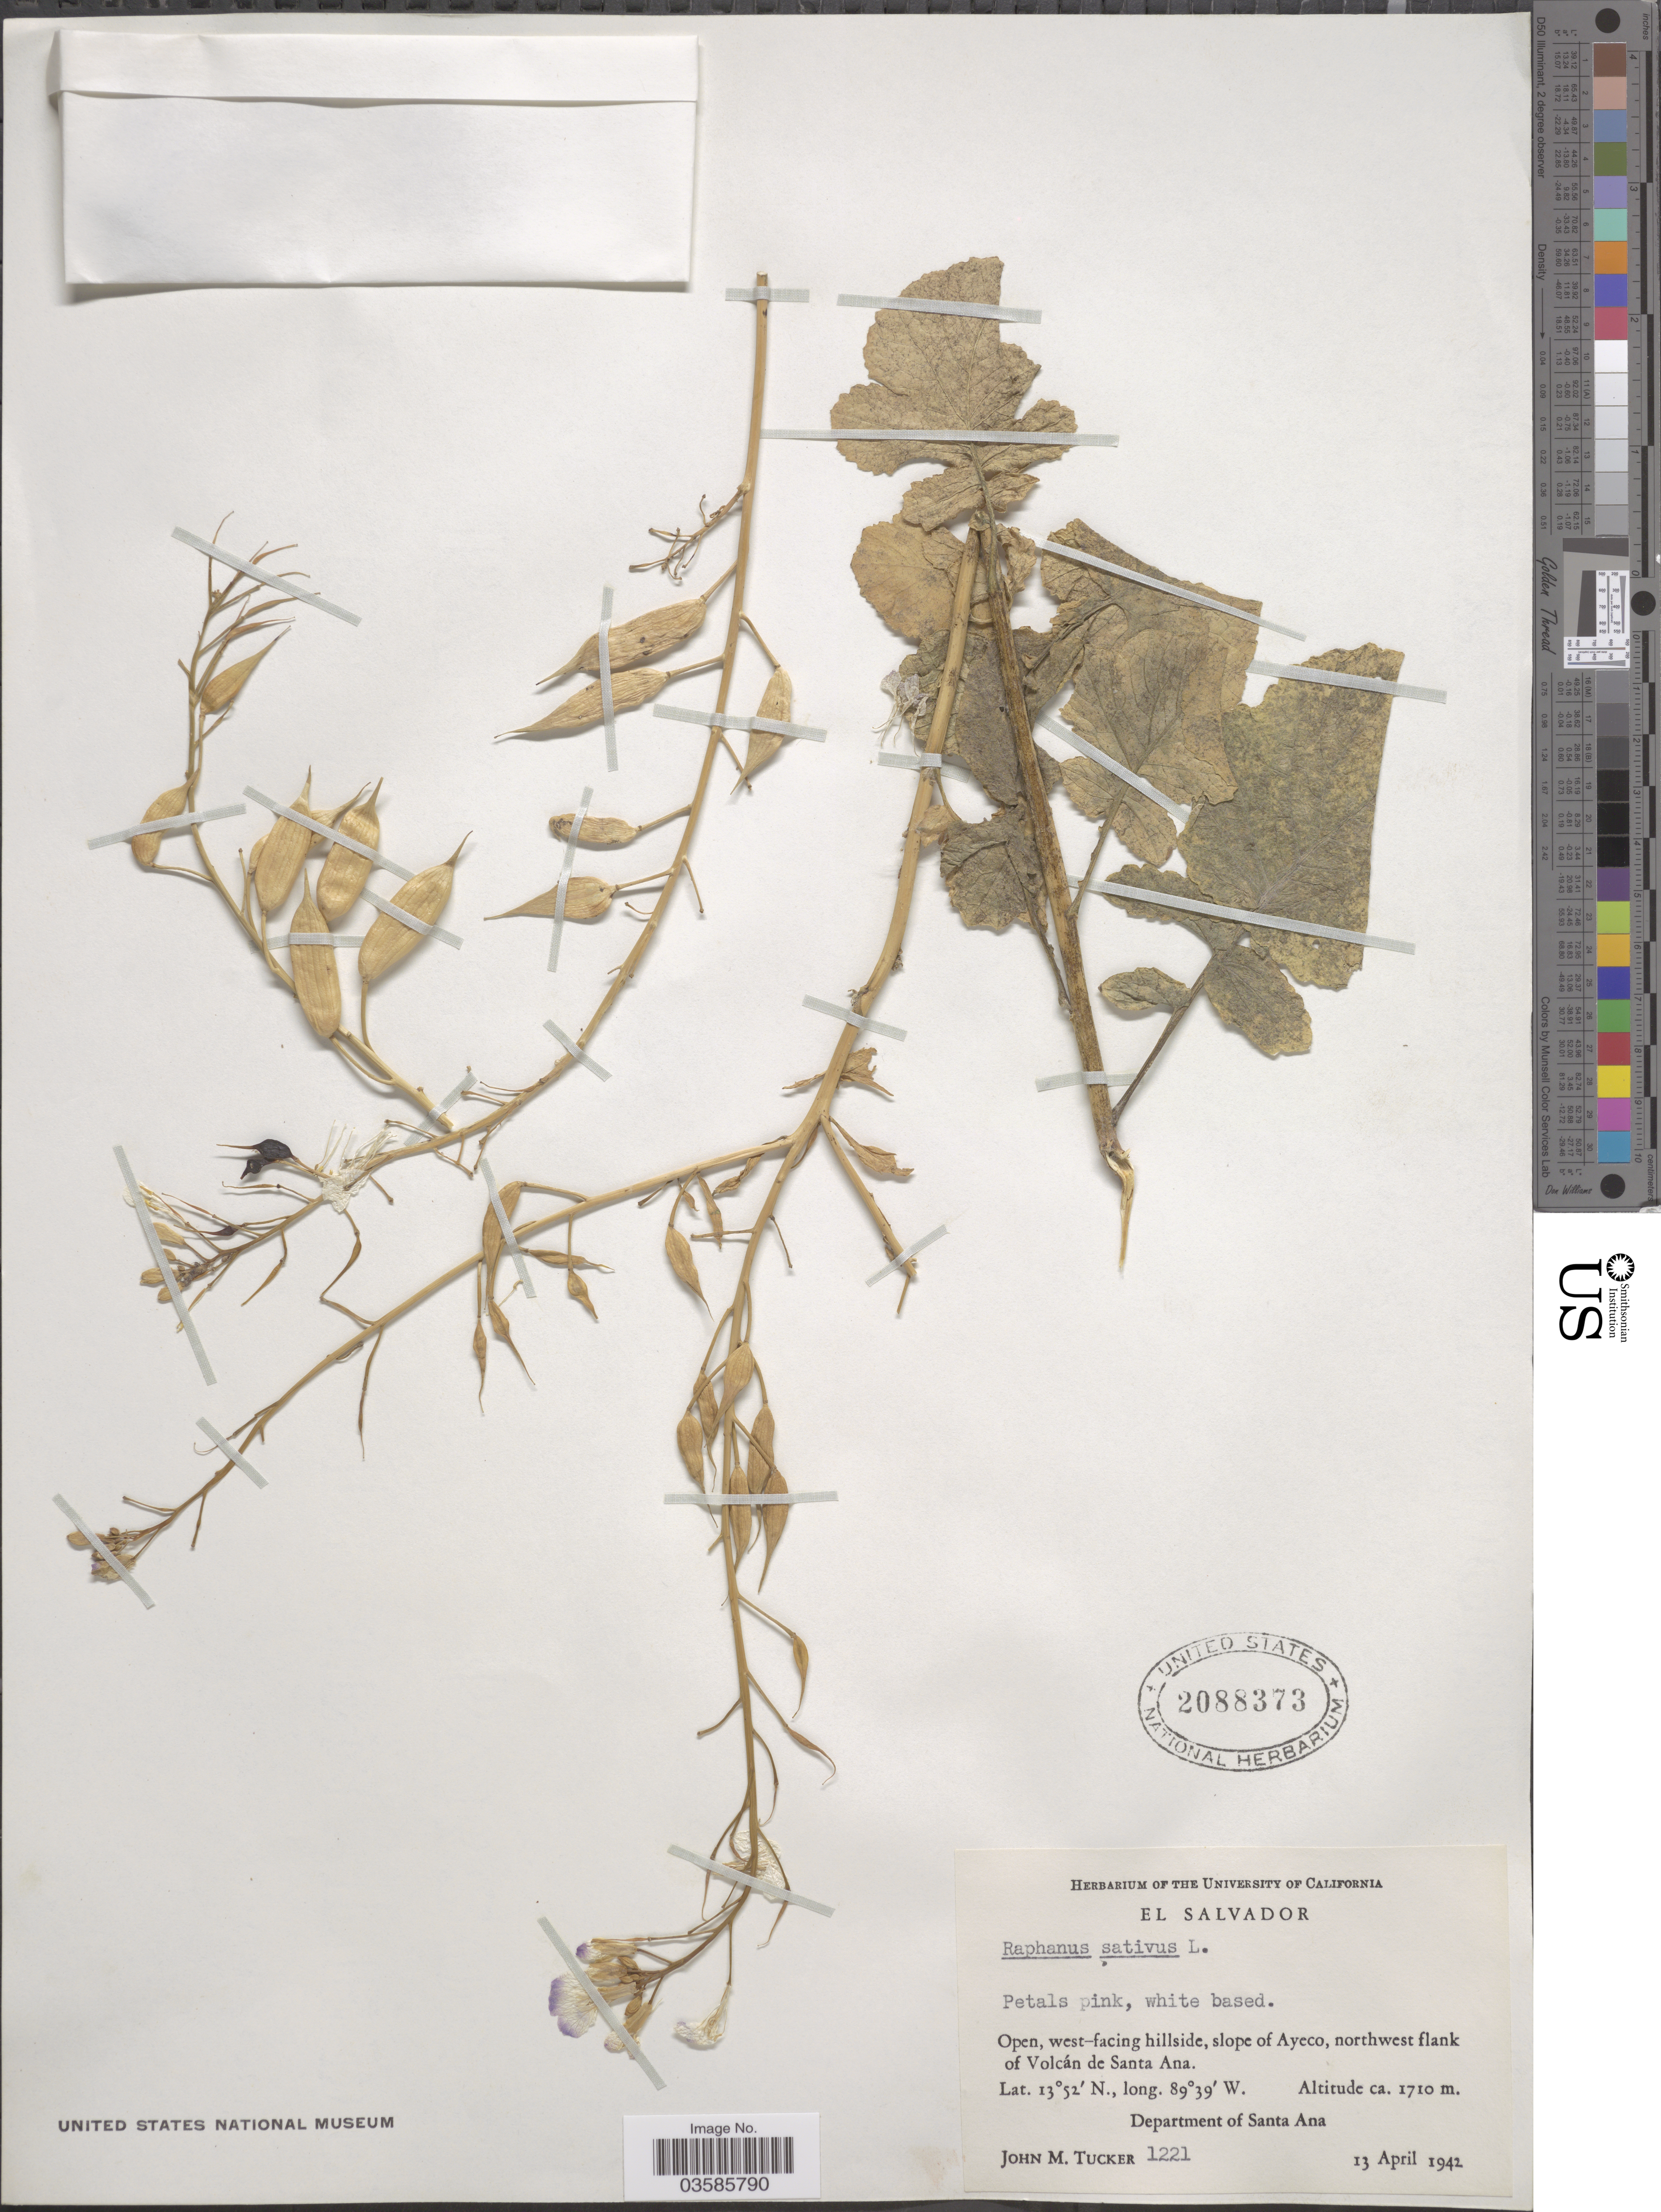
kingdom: Plantae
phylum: Tracheophyta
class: Magnoliopsida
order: Brassicales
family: Brassicaceae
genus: Raphanus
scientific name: Raphanus sativus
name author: L.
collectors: J. M. Tucker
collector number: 1221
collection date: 1942-04-13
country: El Salvador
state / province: Santa Ana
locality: Open, west-facing hillside, slope of Ayeco, northwest flank of Volcán de Santa Ana. Department of Santa Ana.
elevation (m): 1710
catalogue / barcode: US 2088373